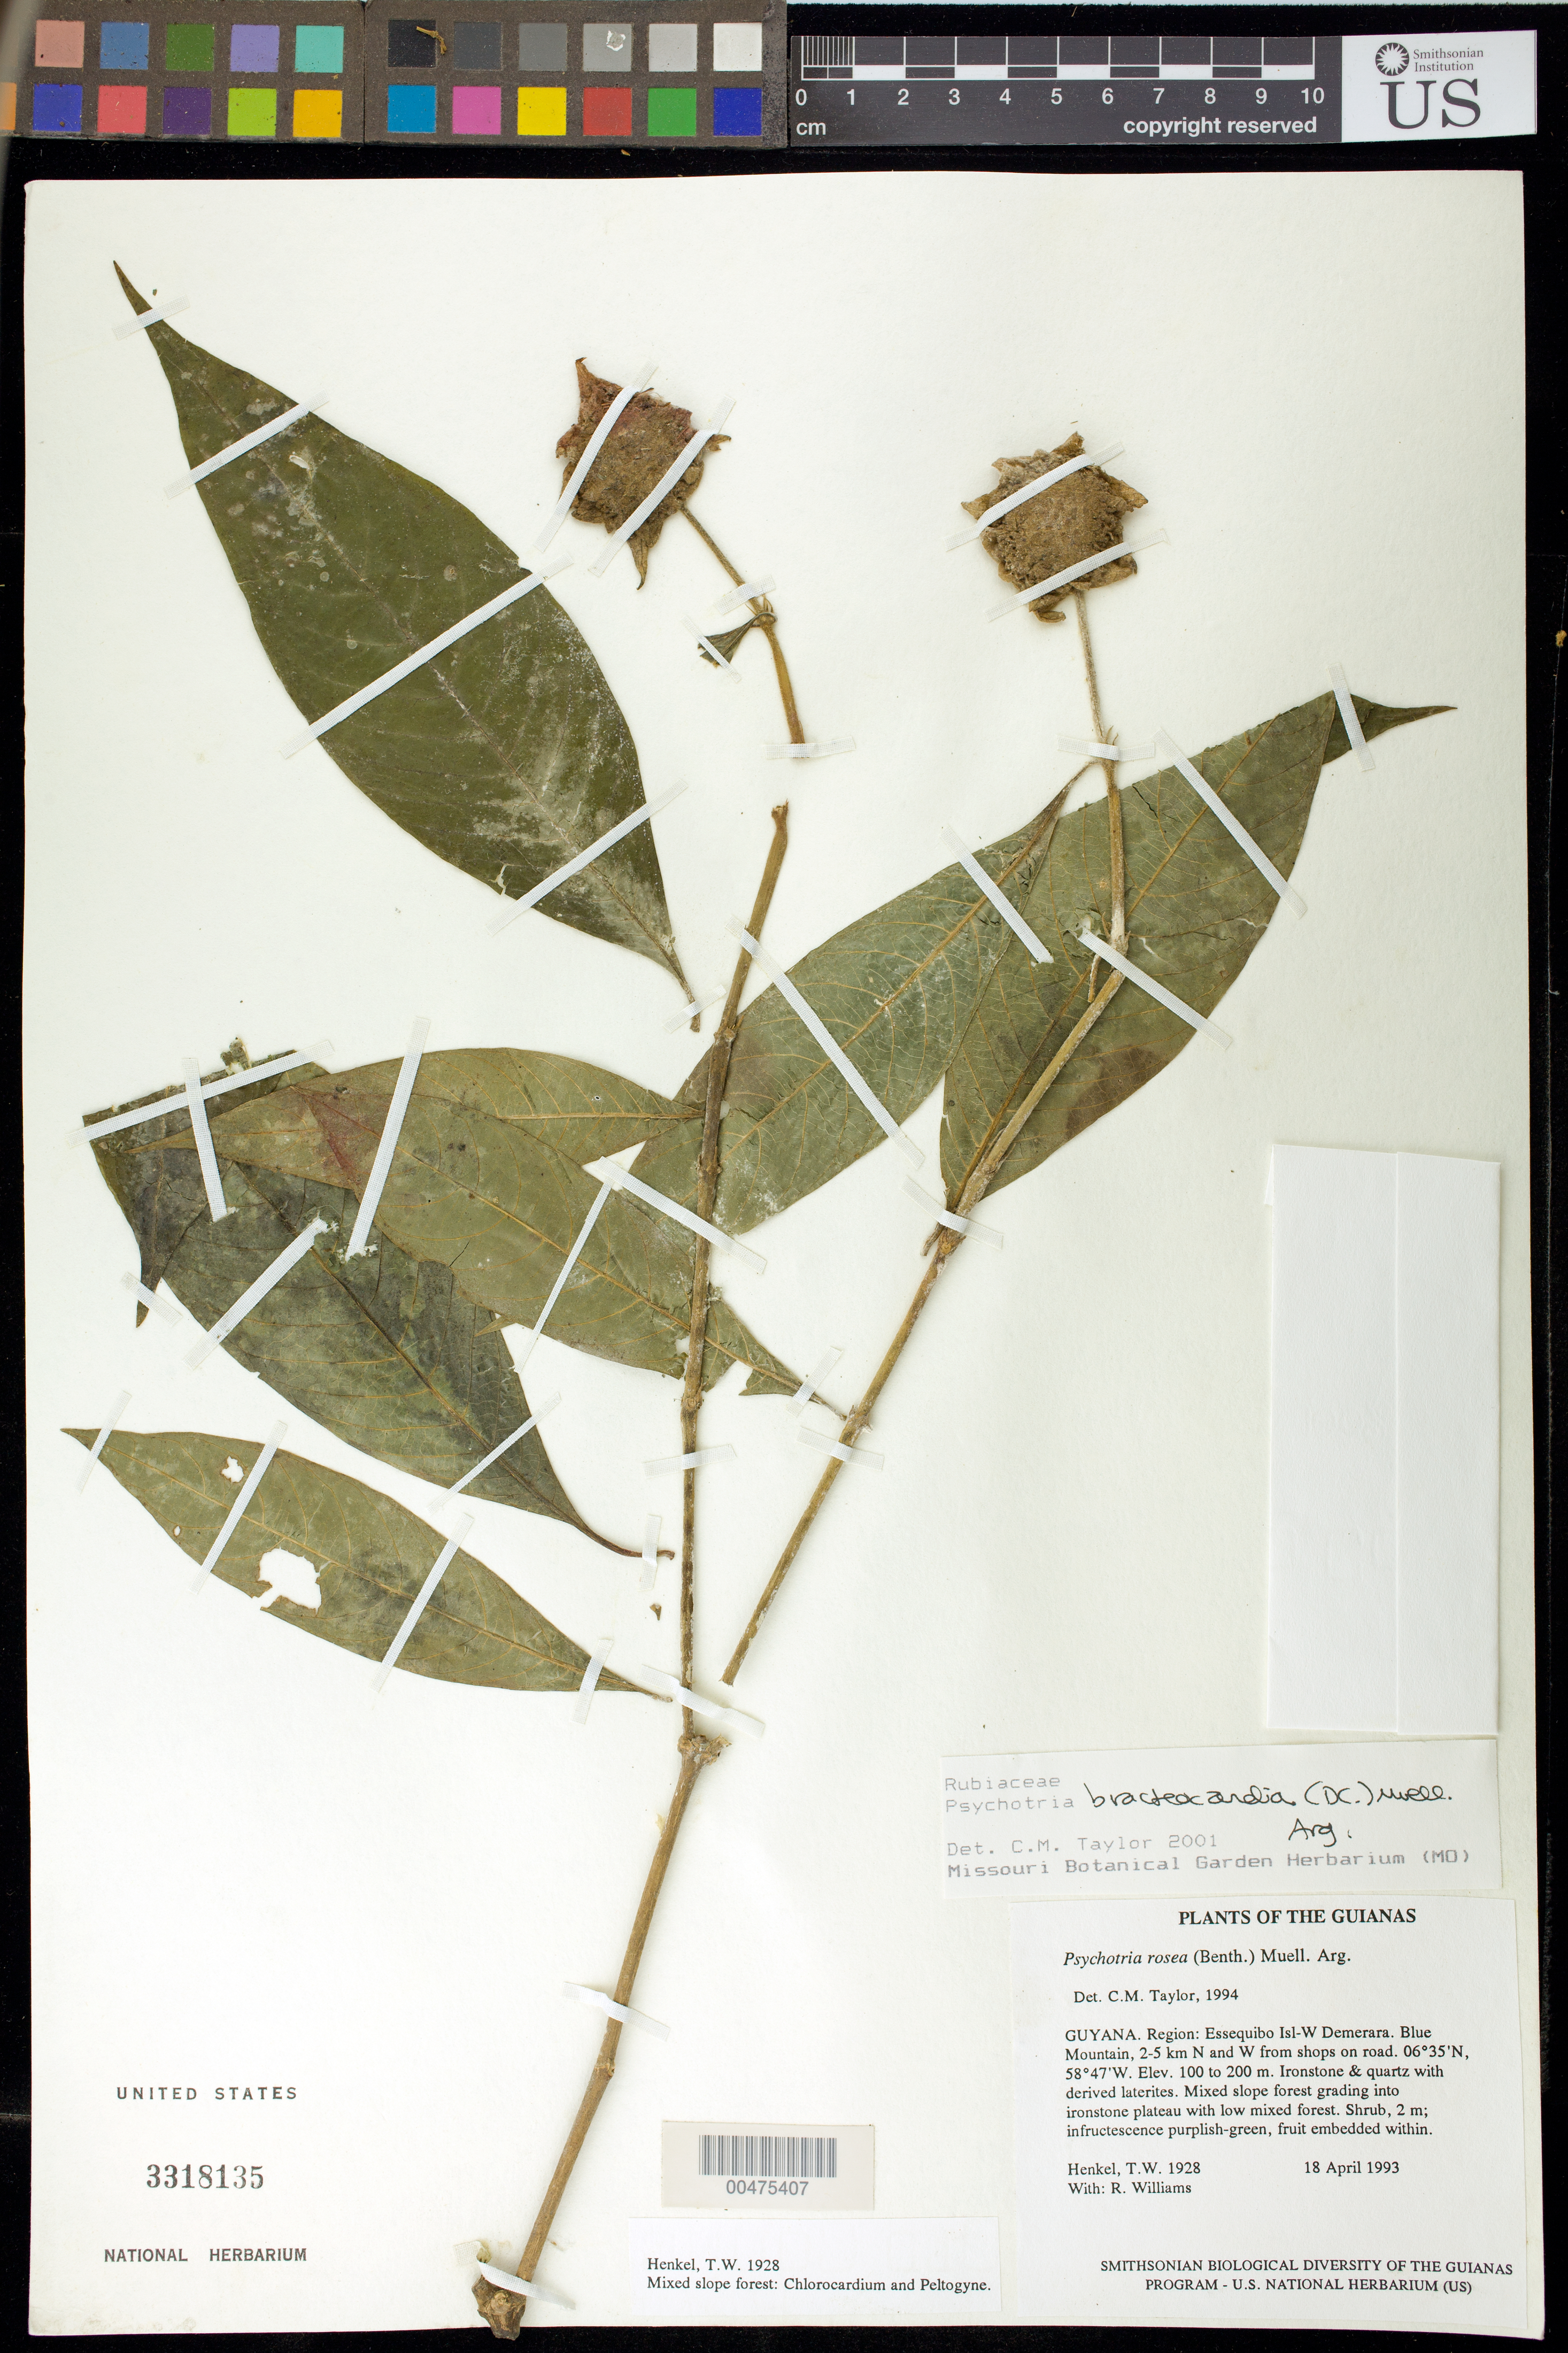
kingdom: Plantae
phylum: Tracheophyta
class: Magnoliopsida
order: Gentianales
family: Rubiaceae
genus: Palicourea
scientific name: Palicourea bracteocardia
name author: (DC.) Delprete & J.H. Kirkbr.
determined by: Kirkbride, J. H., Jr.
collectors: T. Henkel & R. Williams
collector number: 1928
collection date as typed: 18 April 1993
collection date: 1993-04-18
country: Guyana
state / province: Essequibo Isl-W. Demerara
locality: Blue Mountain, 2-5 km N and W from shops on road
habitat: Ironstone & quartz with derived laterites. Mixed slope forest grading into ironstone plateau with low mixed forest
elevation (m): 100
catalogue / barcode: US 3318135